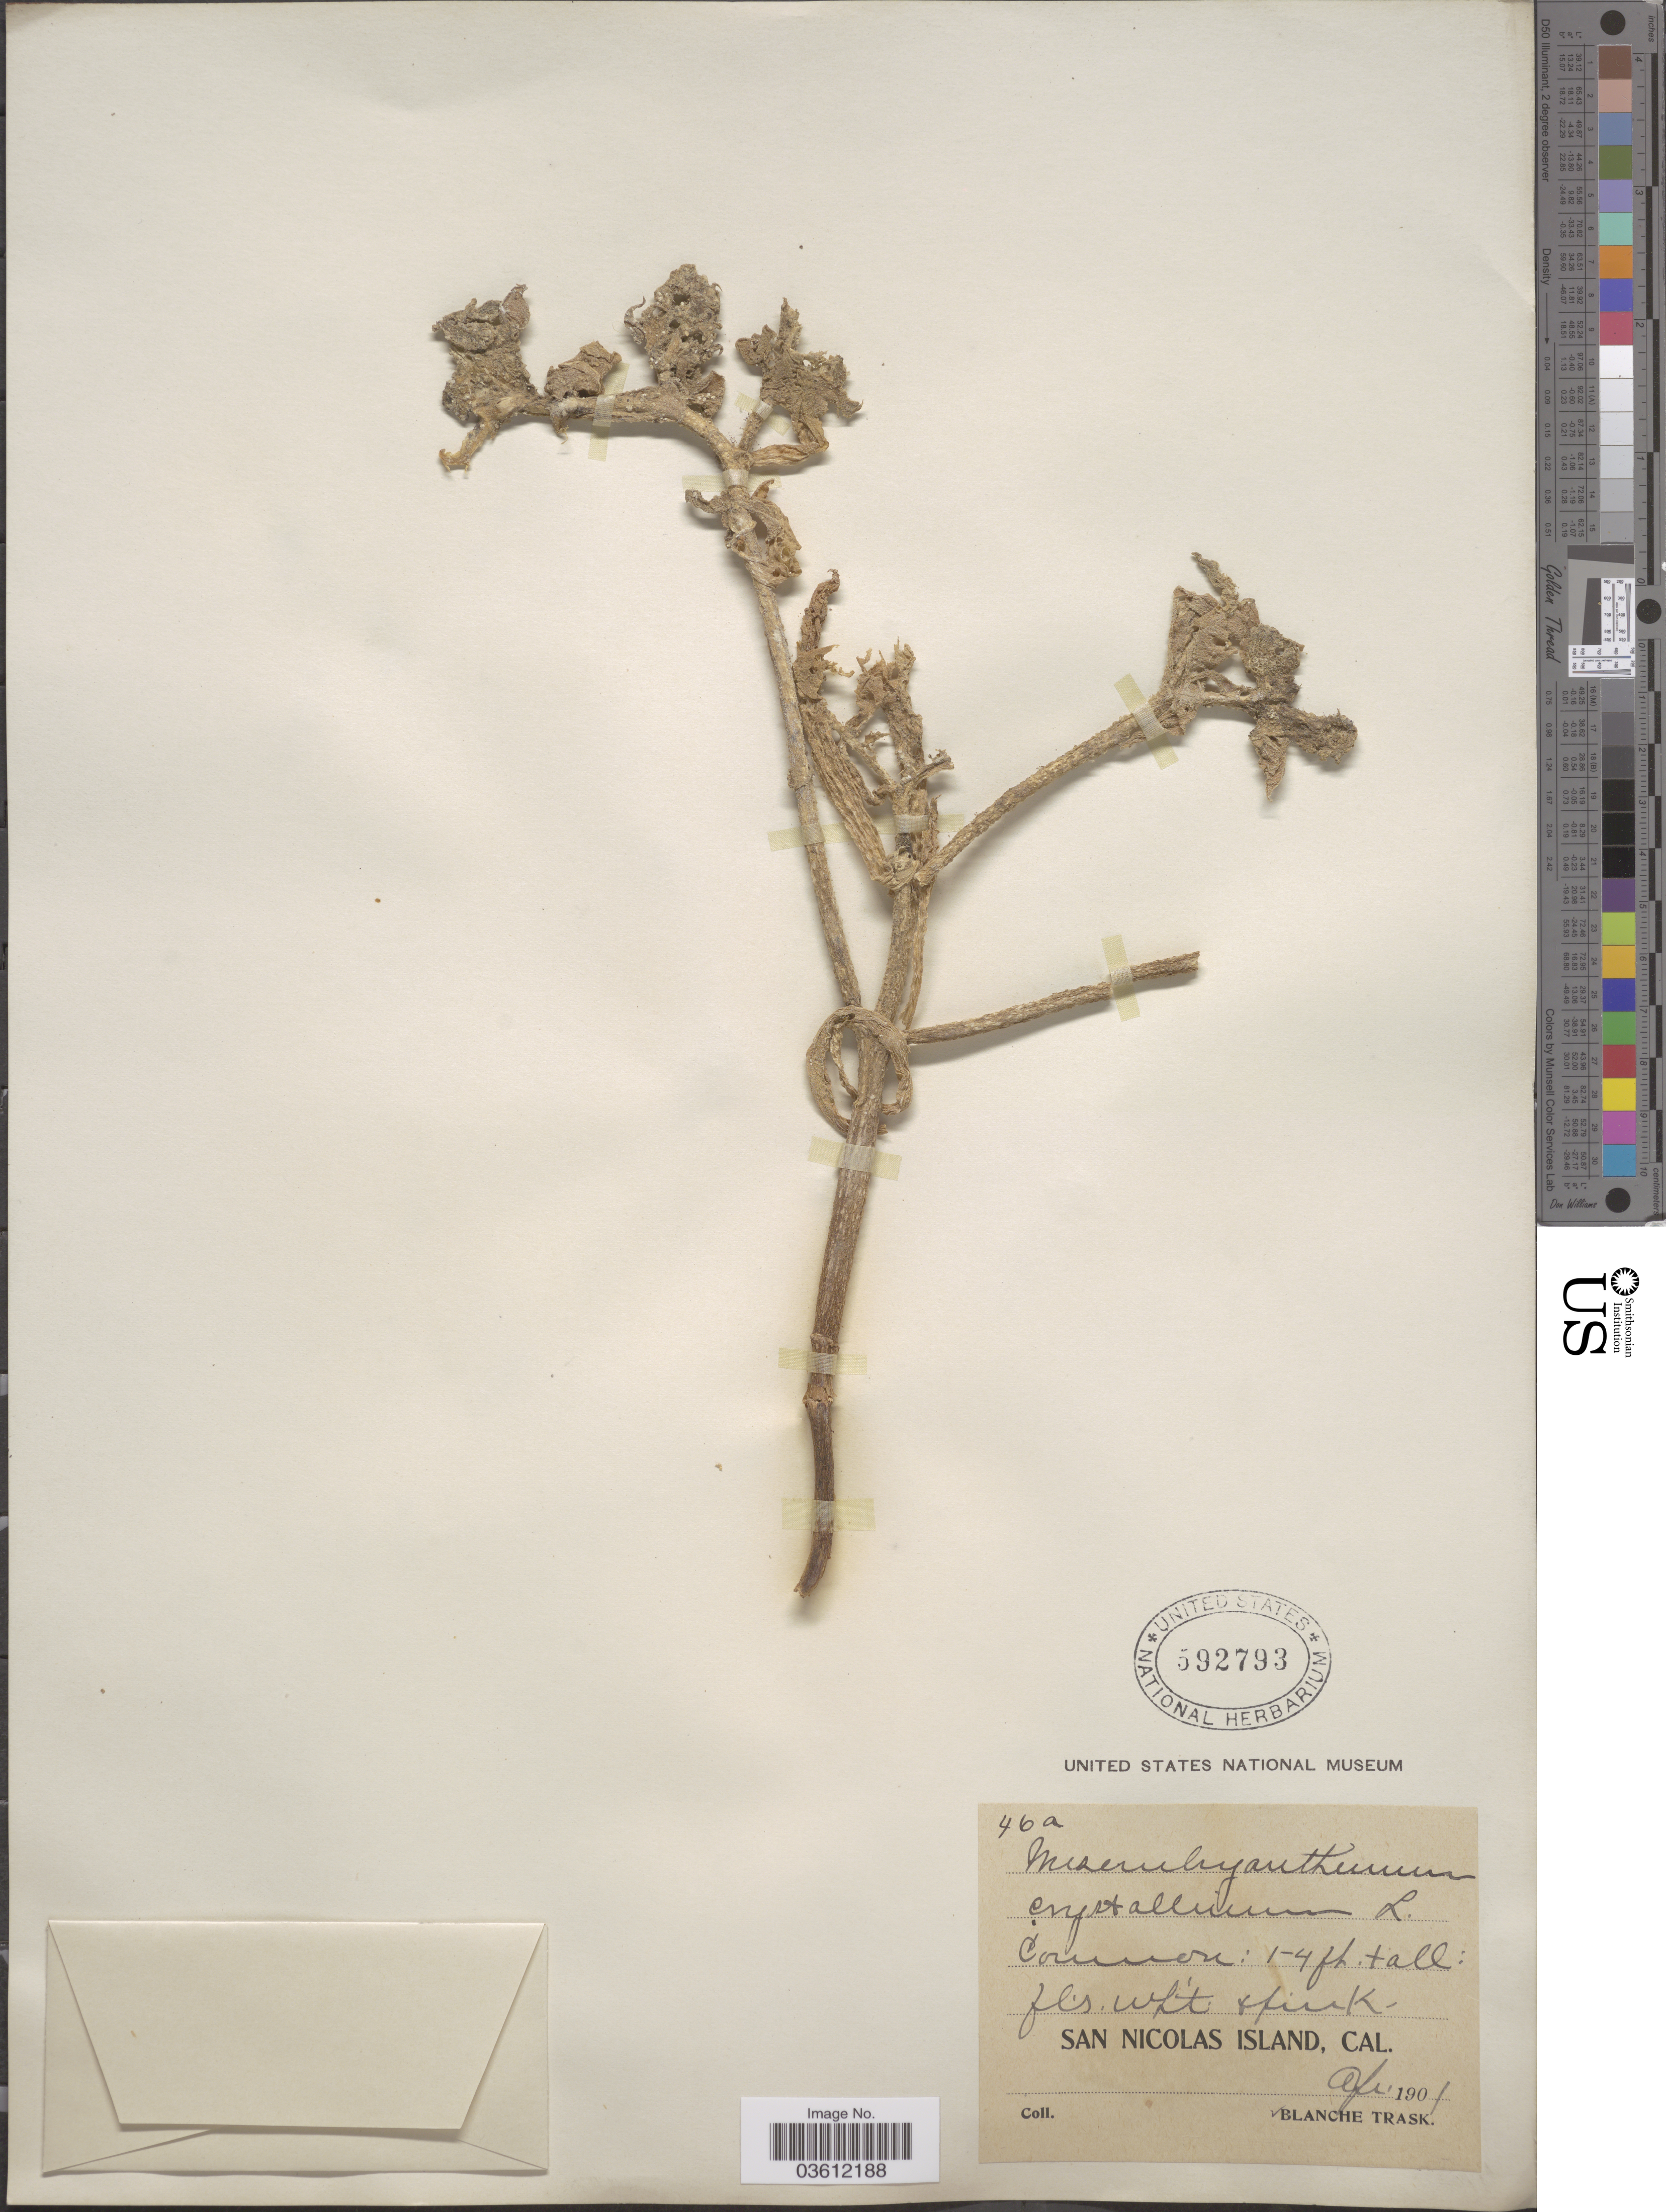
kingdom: Plantae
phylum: Tracheophyta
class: Magnoliopsida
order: Caryophyllales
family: Aizoaceae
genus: Mesembryanthemum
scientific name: Mesembryanthemum crystallinum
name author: L.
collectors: B. Trask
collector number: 46a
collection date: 1901-04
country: United States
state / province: California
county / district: Ventura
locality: San Nicolas Island.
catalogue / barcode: US 592793